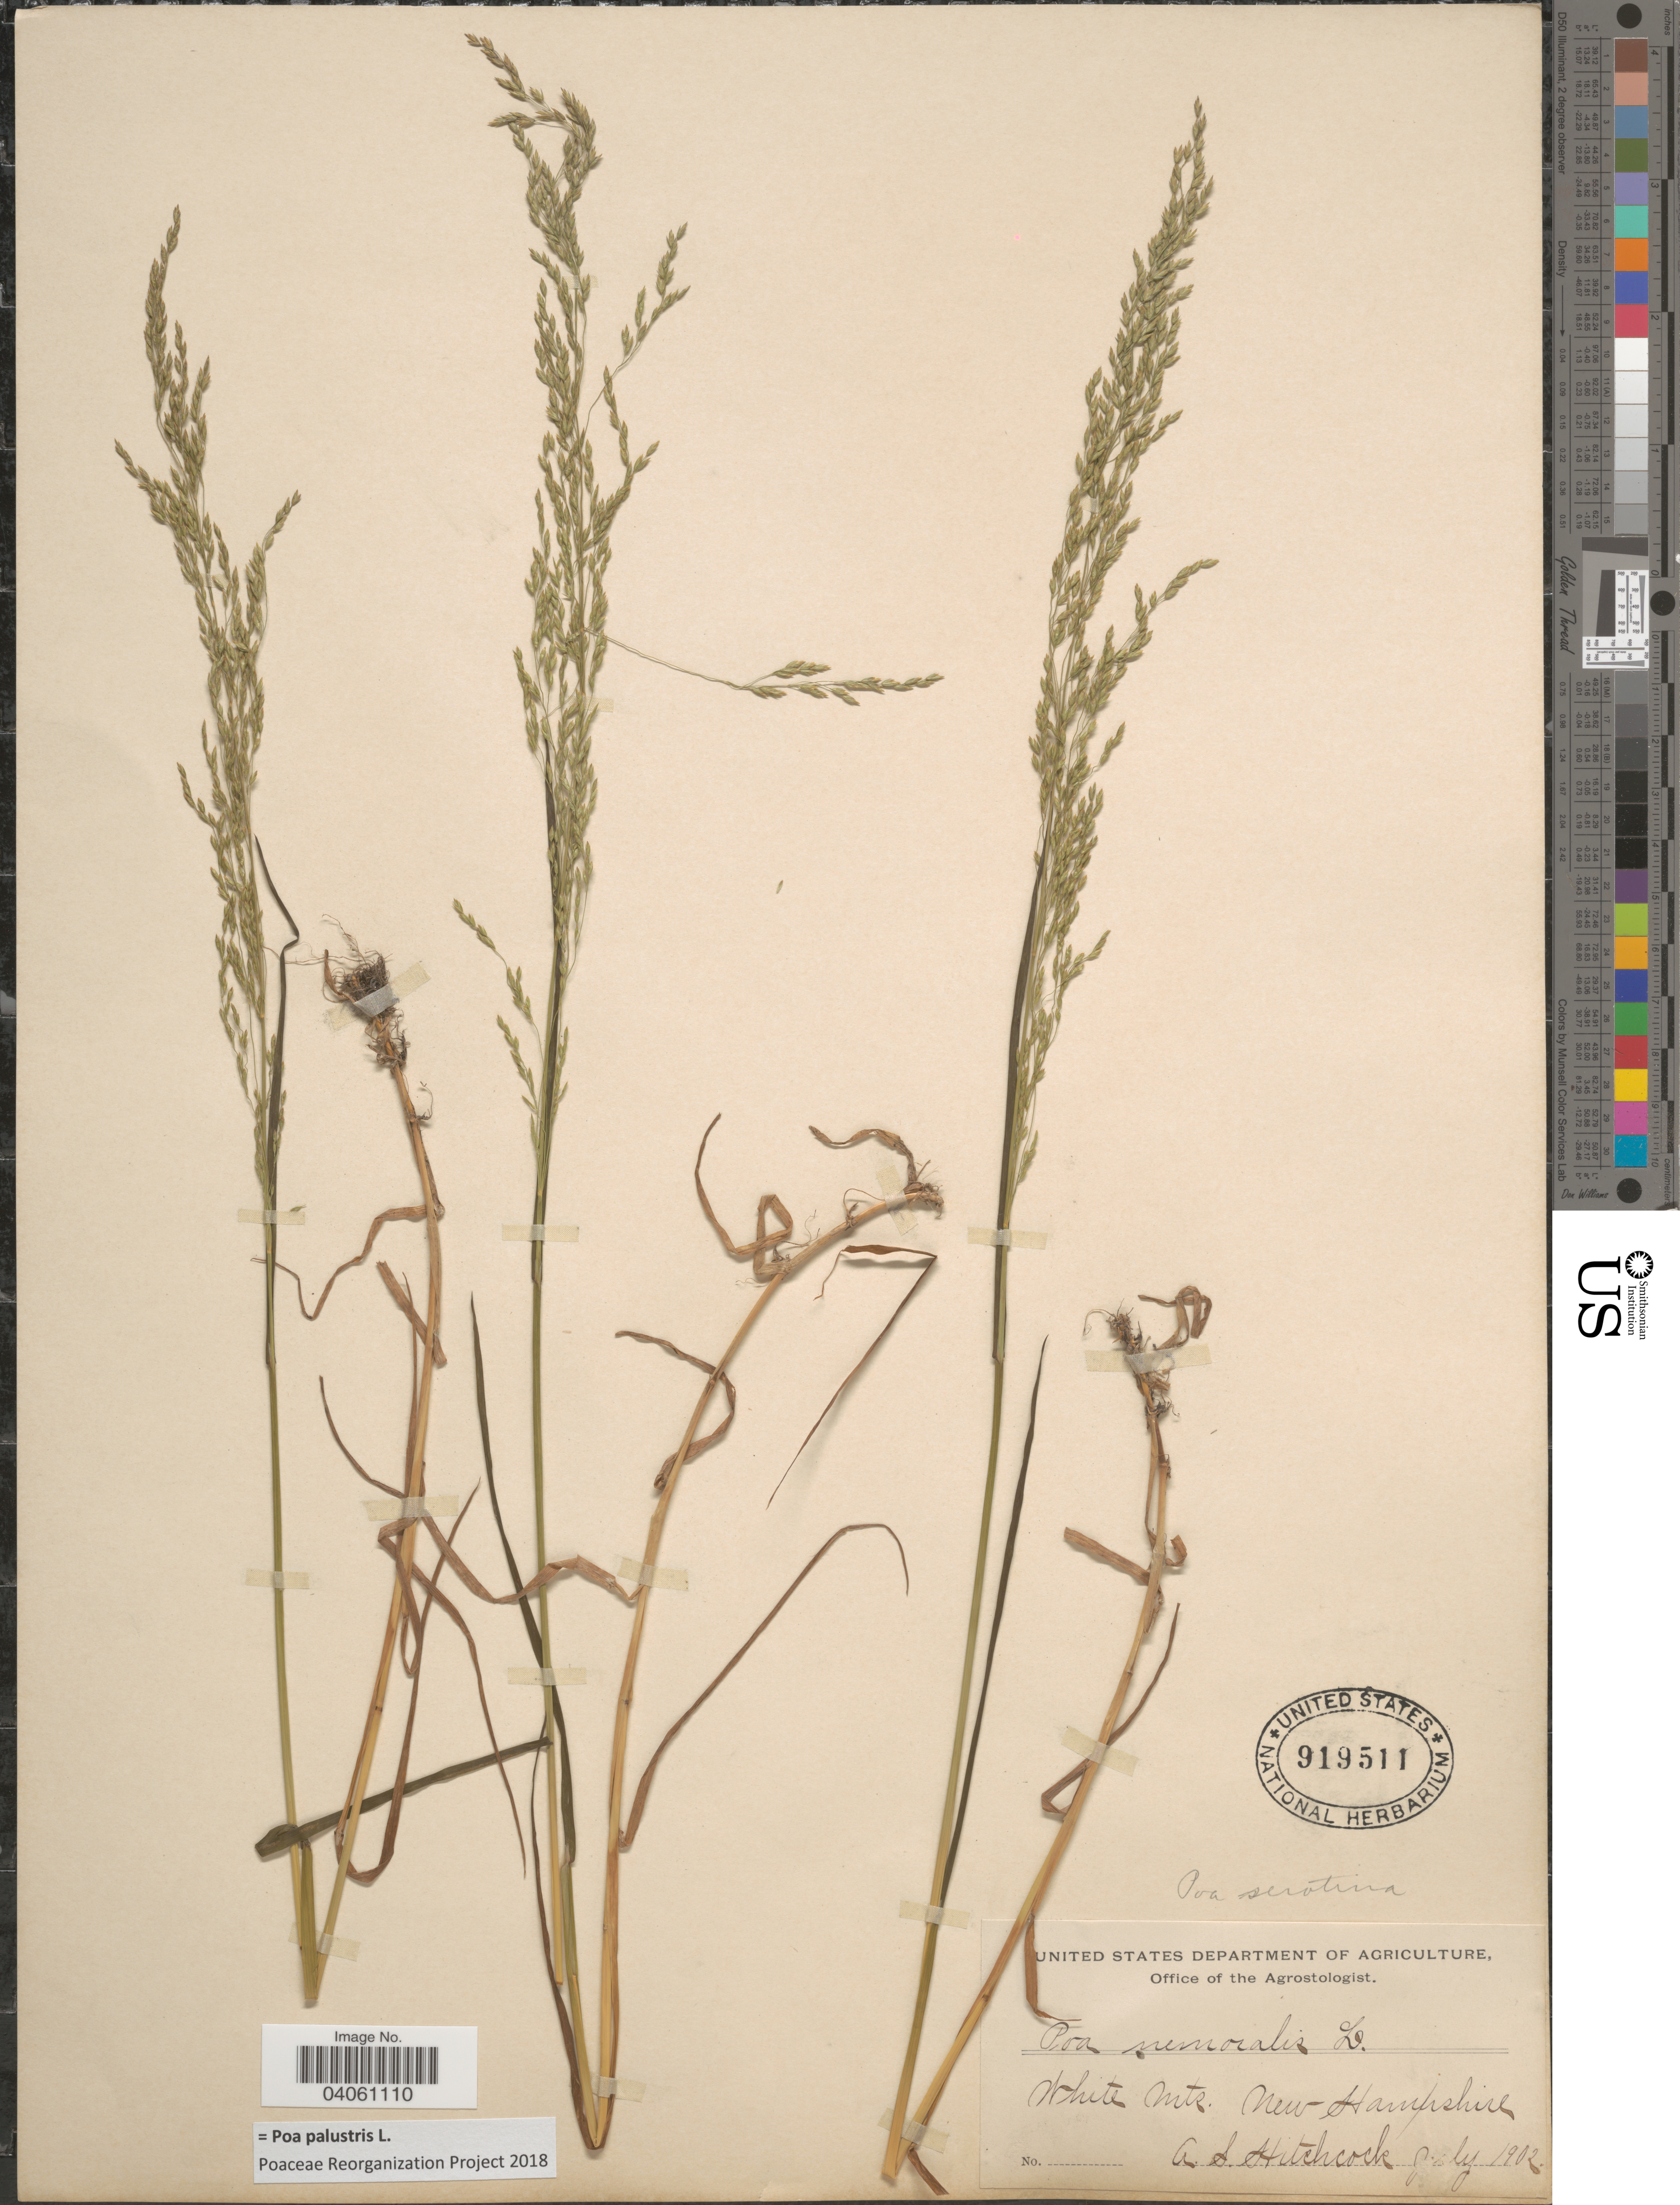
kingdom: Plantae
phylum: Tracheophyta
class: Liliopsida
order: Poales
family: Poaceae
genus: Poa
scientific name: Poa palustris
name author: L.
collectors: A. S. Hitchcock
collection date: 1902-07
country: United States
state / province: New Hampshire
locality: White Mts.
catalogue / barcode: US 919511